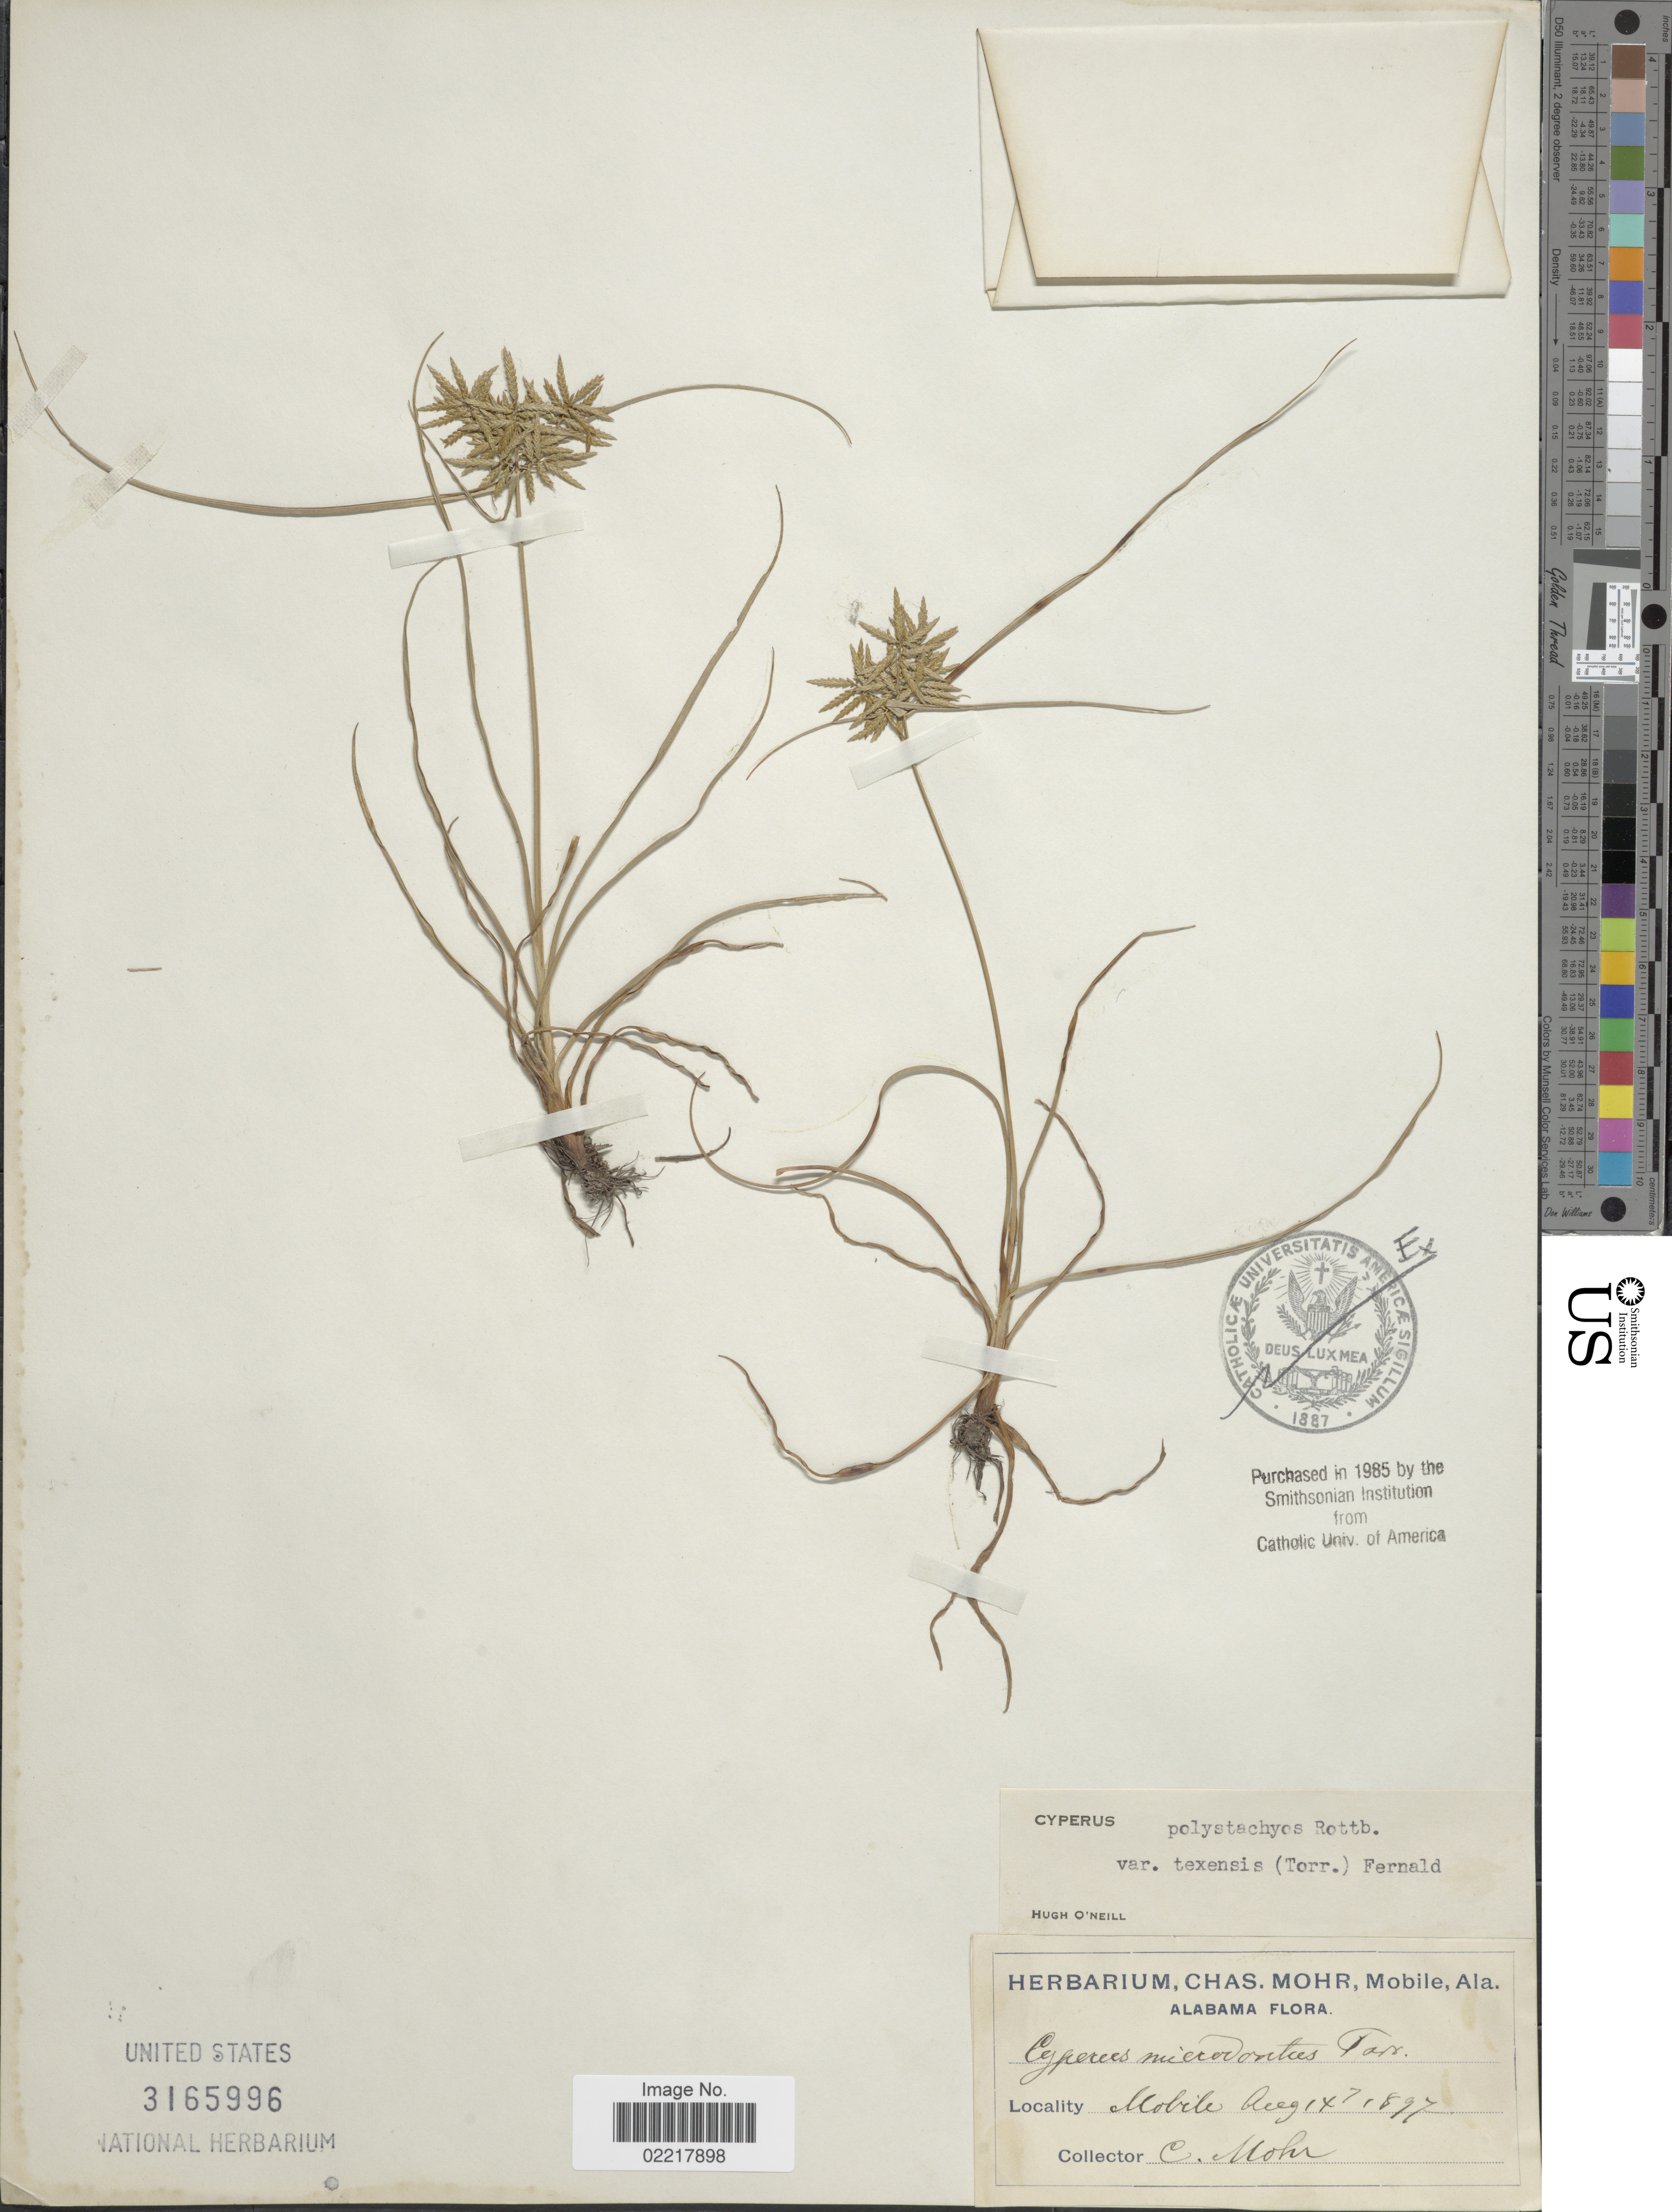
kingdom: Plantae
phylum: Tracheophyta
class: Liliopsida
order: Poales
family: Cyperaceae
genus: Cyperus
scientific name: Cyperus polystachyos var. texensis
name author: (Torr.) Fernald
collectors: C. T. Mohr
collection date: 1897-08-01/1897-08-07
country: United States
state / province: Alabama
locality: Mobile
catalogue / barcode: US 3165996